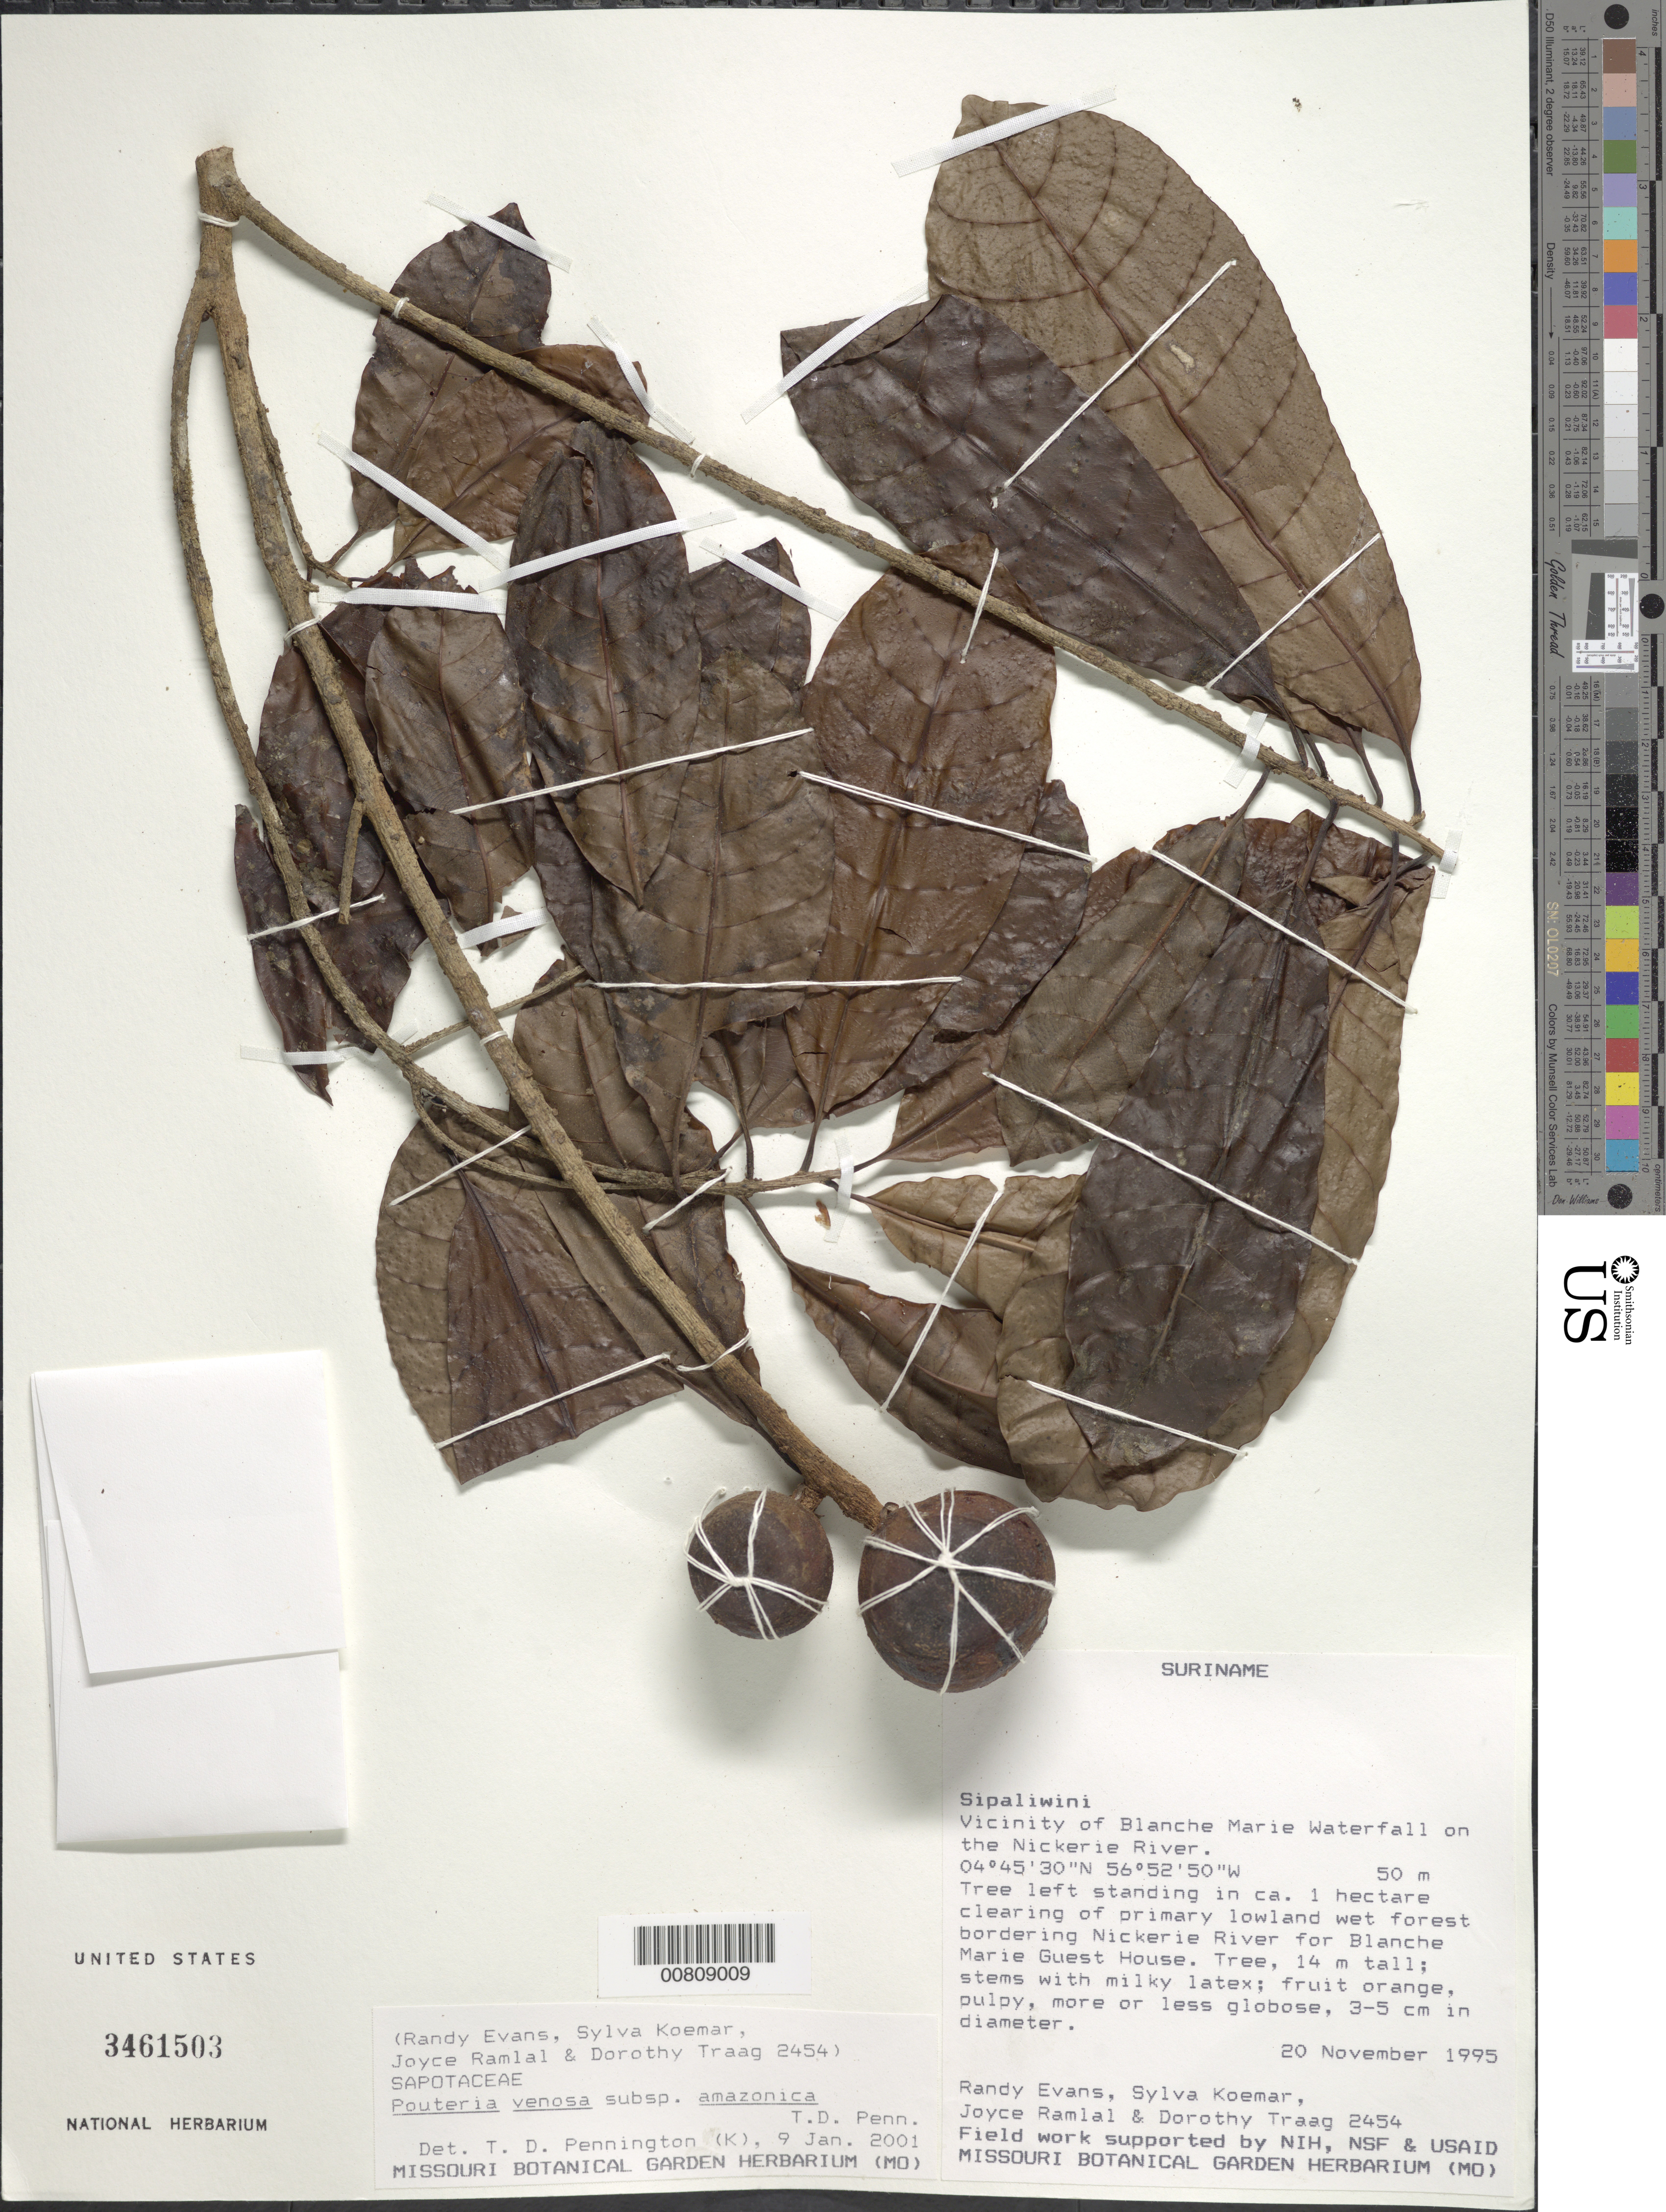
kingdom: Plantae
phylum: Tracheophyta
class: Magnoliopsida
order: Ericales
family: Sapotaceae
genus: Pouteria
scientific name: Pouteria venosa subsp. amazonica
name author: T.D. Penn.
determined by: Pennington, T. D., (K)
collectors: R. Evans, S. Koemar, J. Ramlal & D. Traag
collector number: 2454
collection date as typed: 20-Nov-95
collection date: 1995-11-20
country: Suriname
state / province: Sipaliwini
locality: Blanche Marie Waterfall, vic., on Nickerie R.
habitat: Primary lowland wet forest bordering river; in ca. 1 hectare clearing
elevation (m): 50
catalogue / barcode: US 3461503